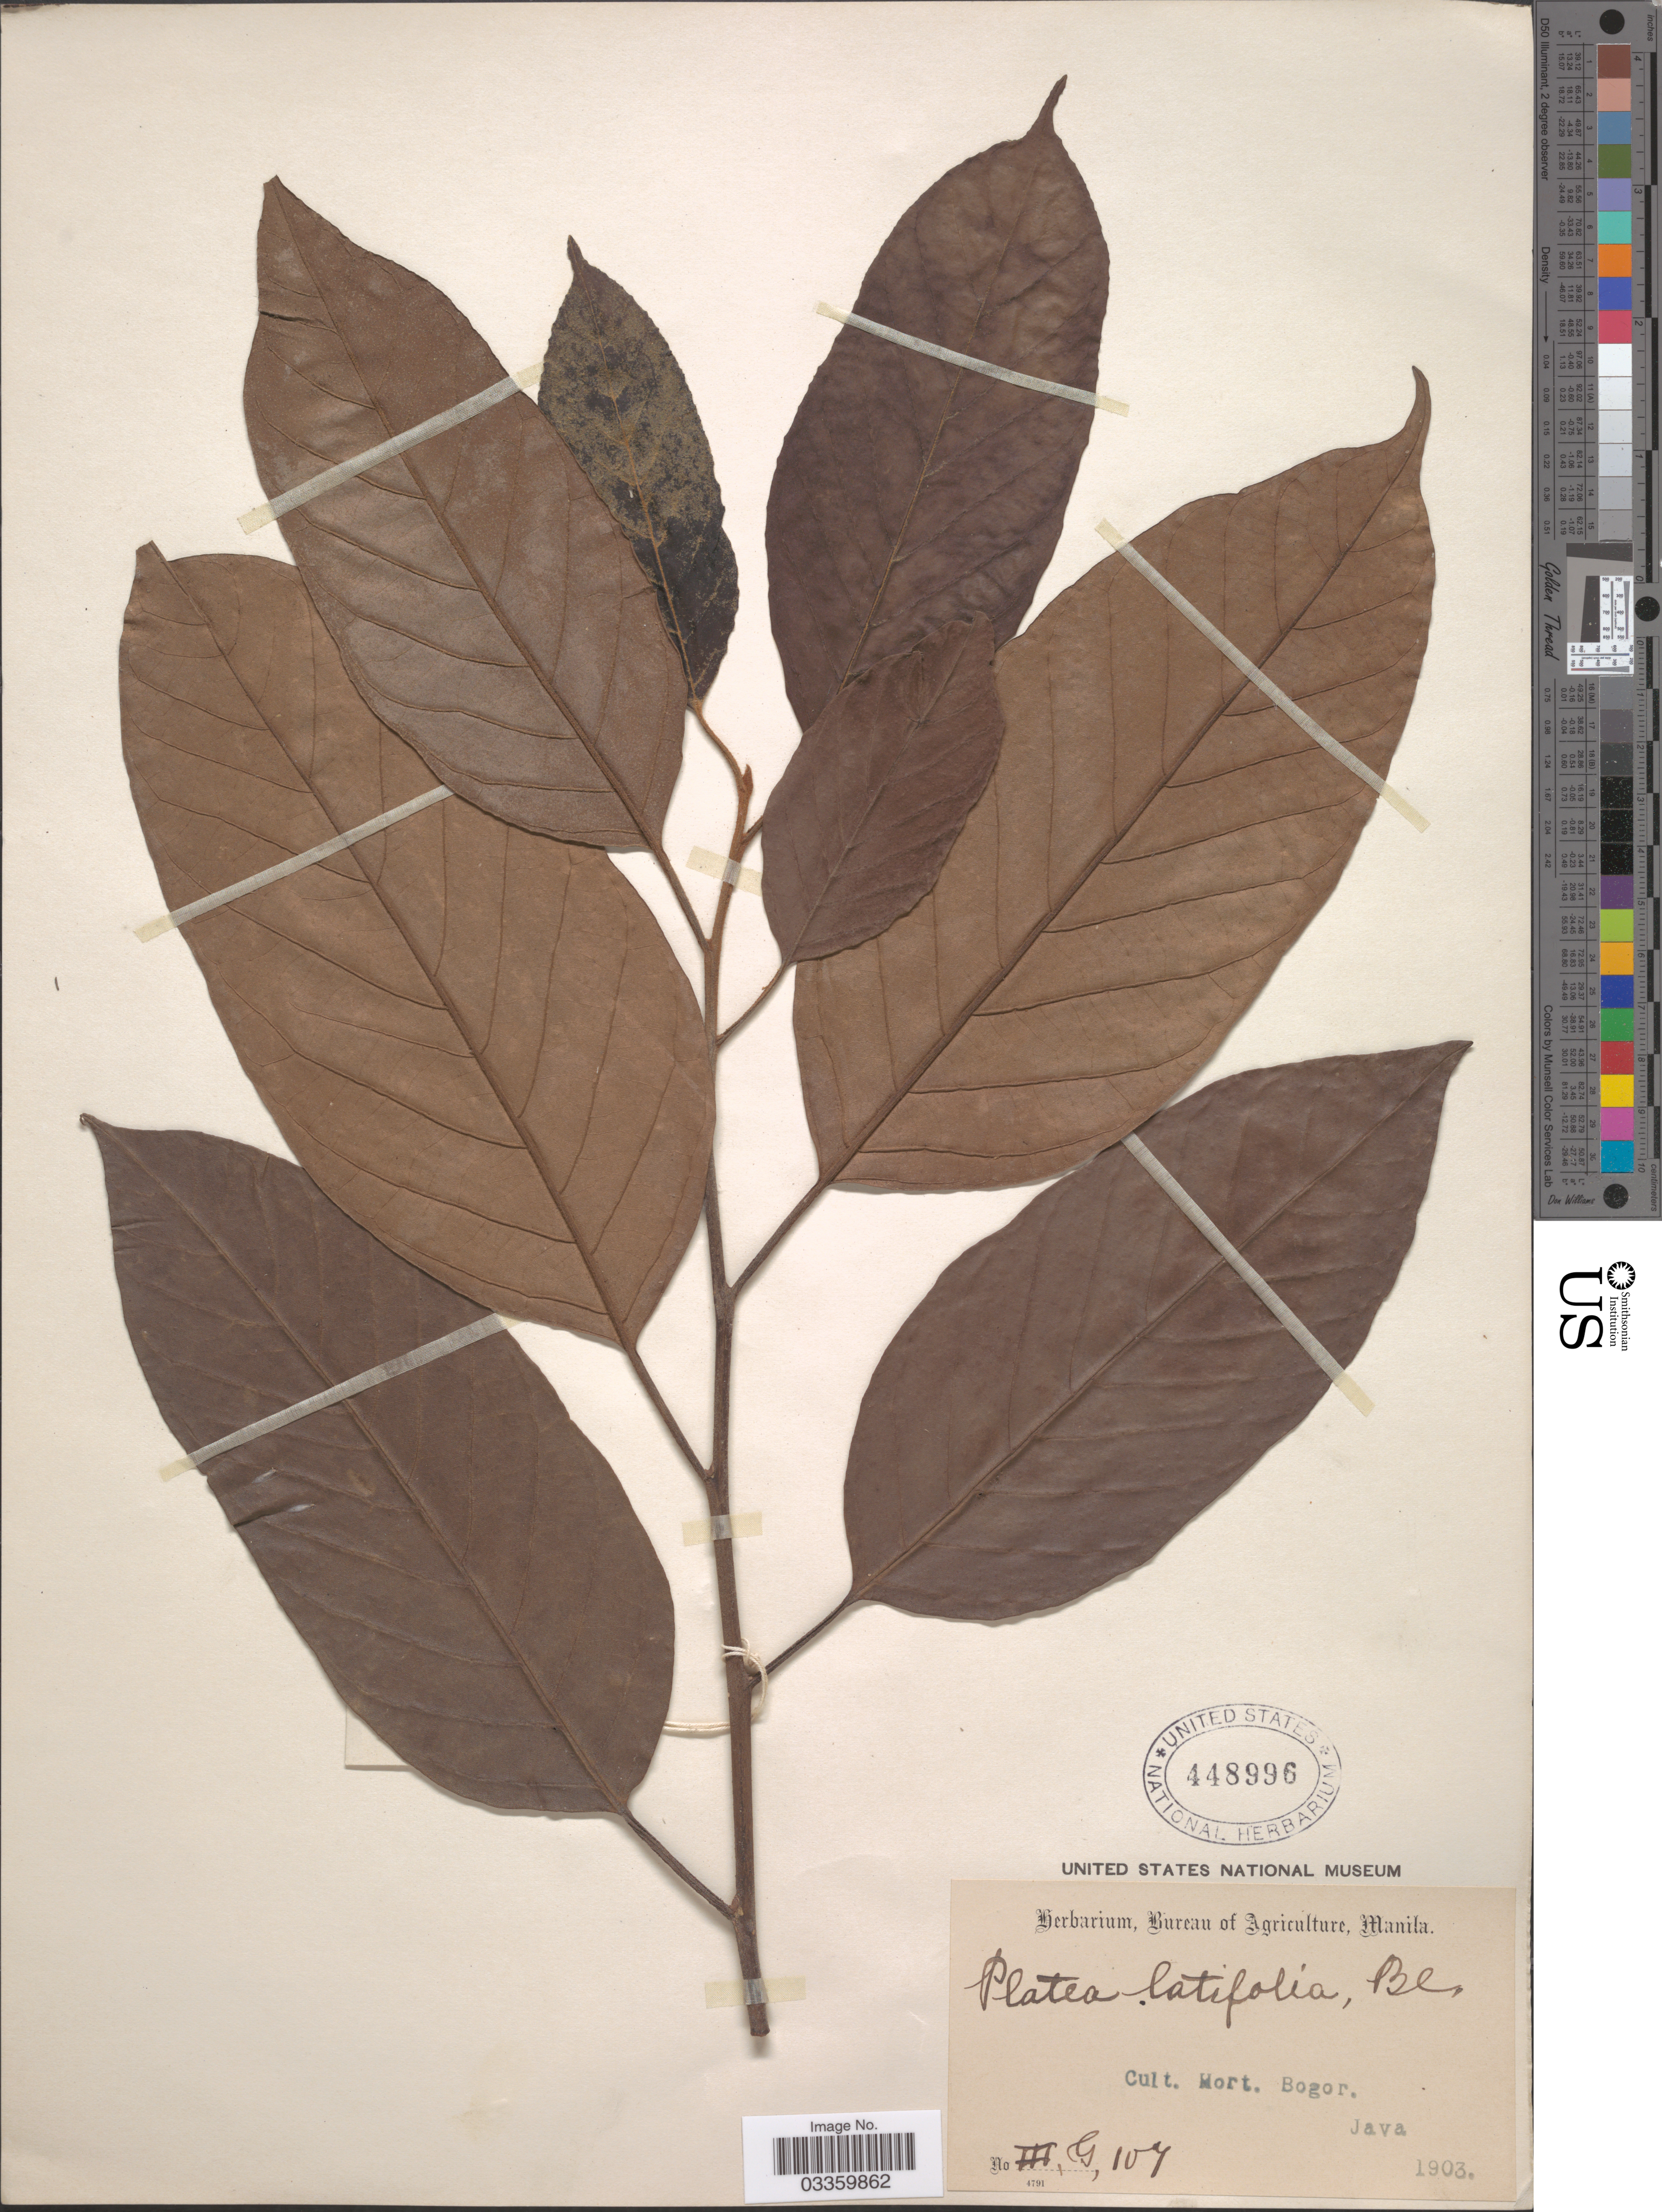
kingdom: Plantae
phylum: Tracheophyta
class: Magnoliopsida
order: Metteniusales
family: Metteniusaceae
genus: Platea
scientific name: Platea latifolia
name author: Blume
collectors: ex Herb. Bur. Agric. Manila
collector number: III, G, 107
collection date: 1903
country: Indonesia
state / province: Java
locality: Cult. Hort. Bogor.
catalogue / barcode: US 448996